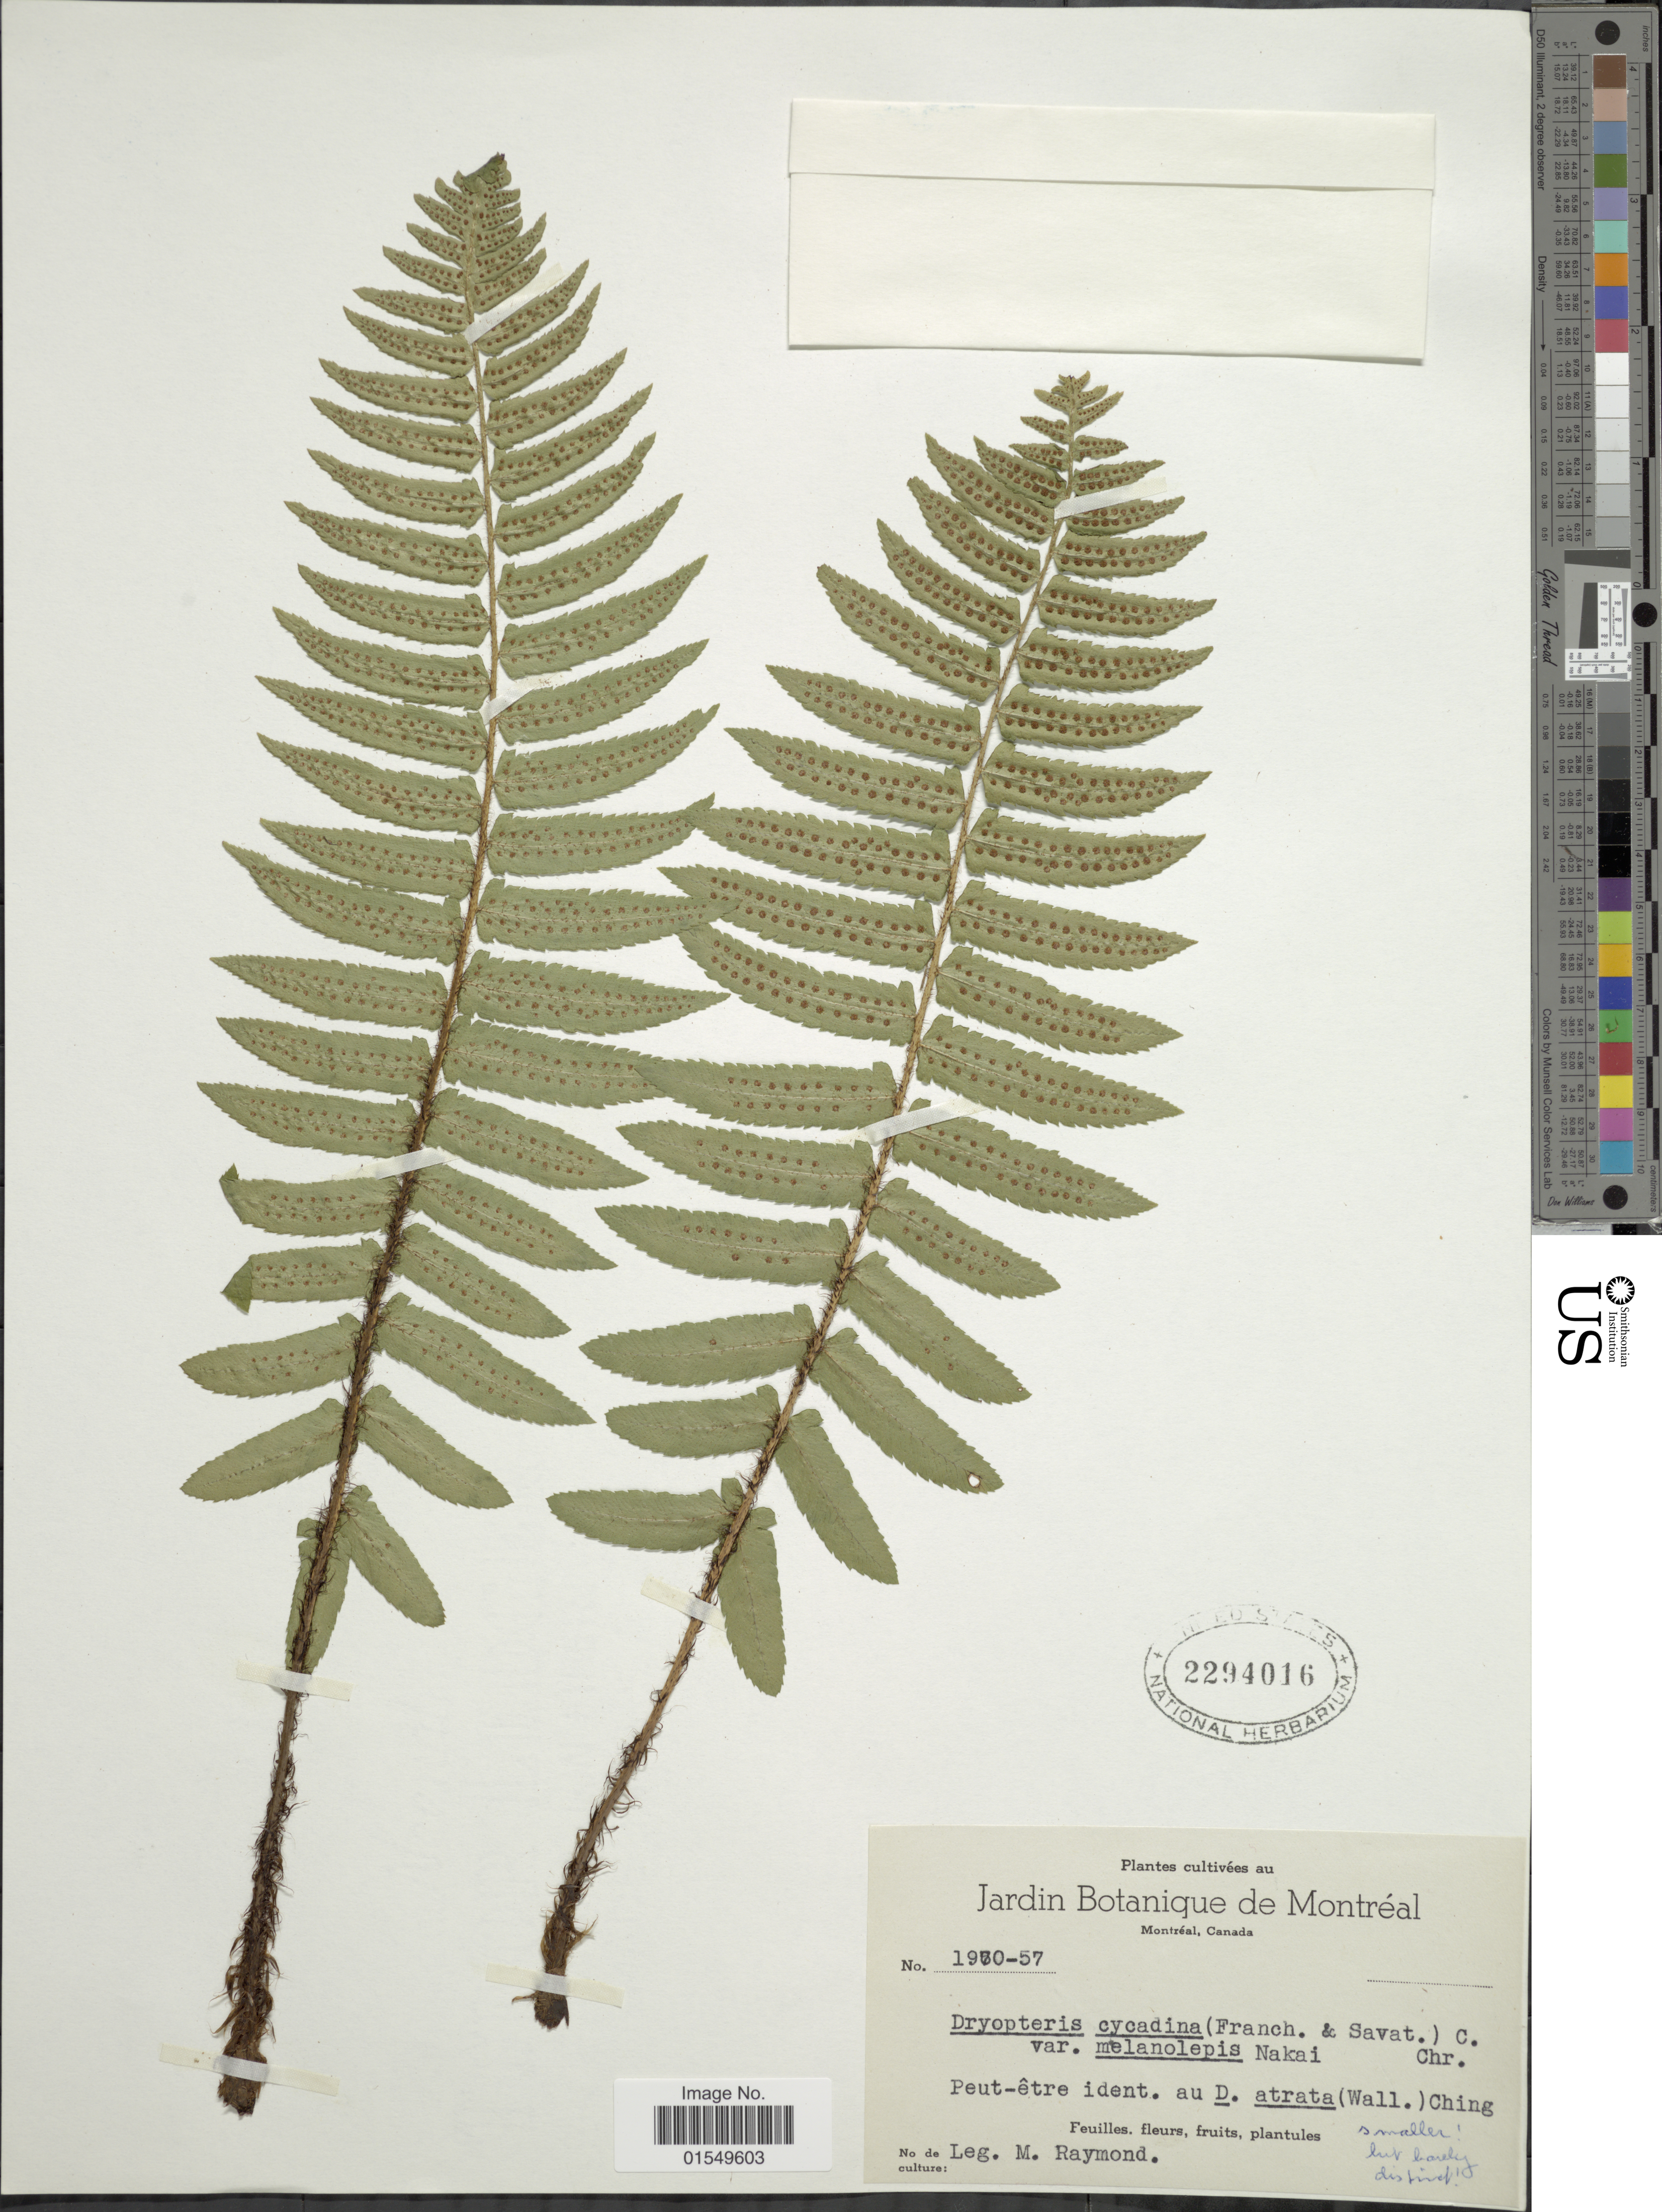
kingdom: Plantae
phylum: Tracheophyta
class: Polypodiopsida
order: Polypodiales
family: Dryopteridaceae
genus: Dryopteris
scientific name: Dryopteris cycadina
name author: (Franch. & Sav.) C. Chr.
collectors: M. Raymond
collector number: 1950-57*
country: Canada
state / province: Quebec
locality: Jardin Botanique de Montreal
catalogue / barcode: US 2294016